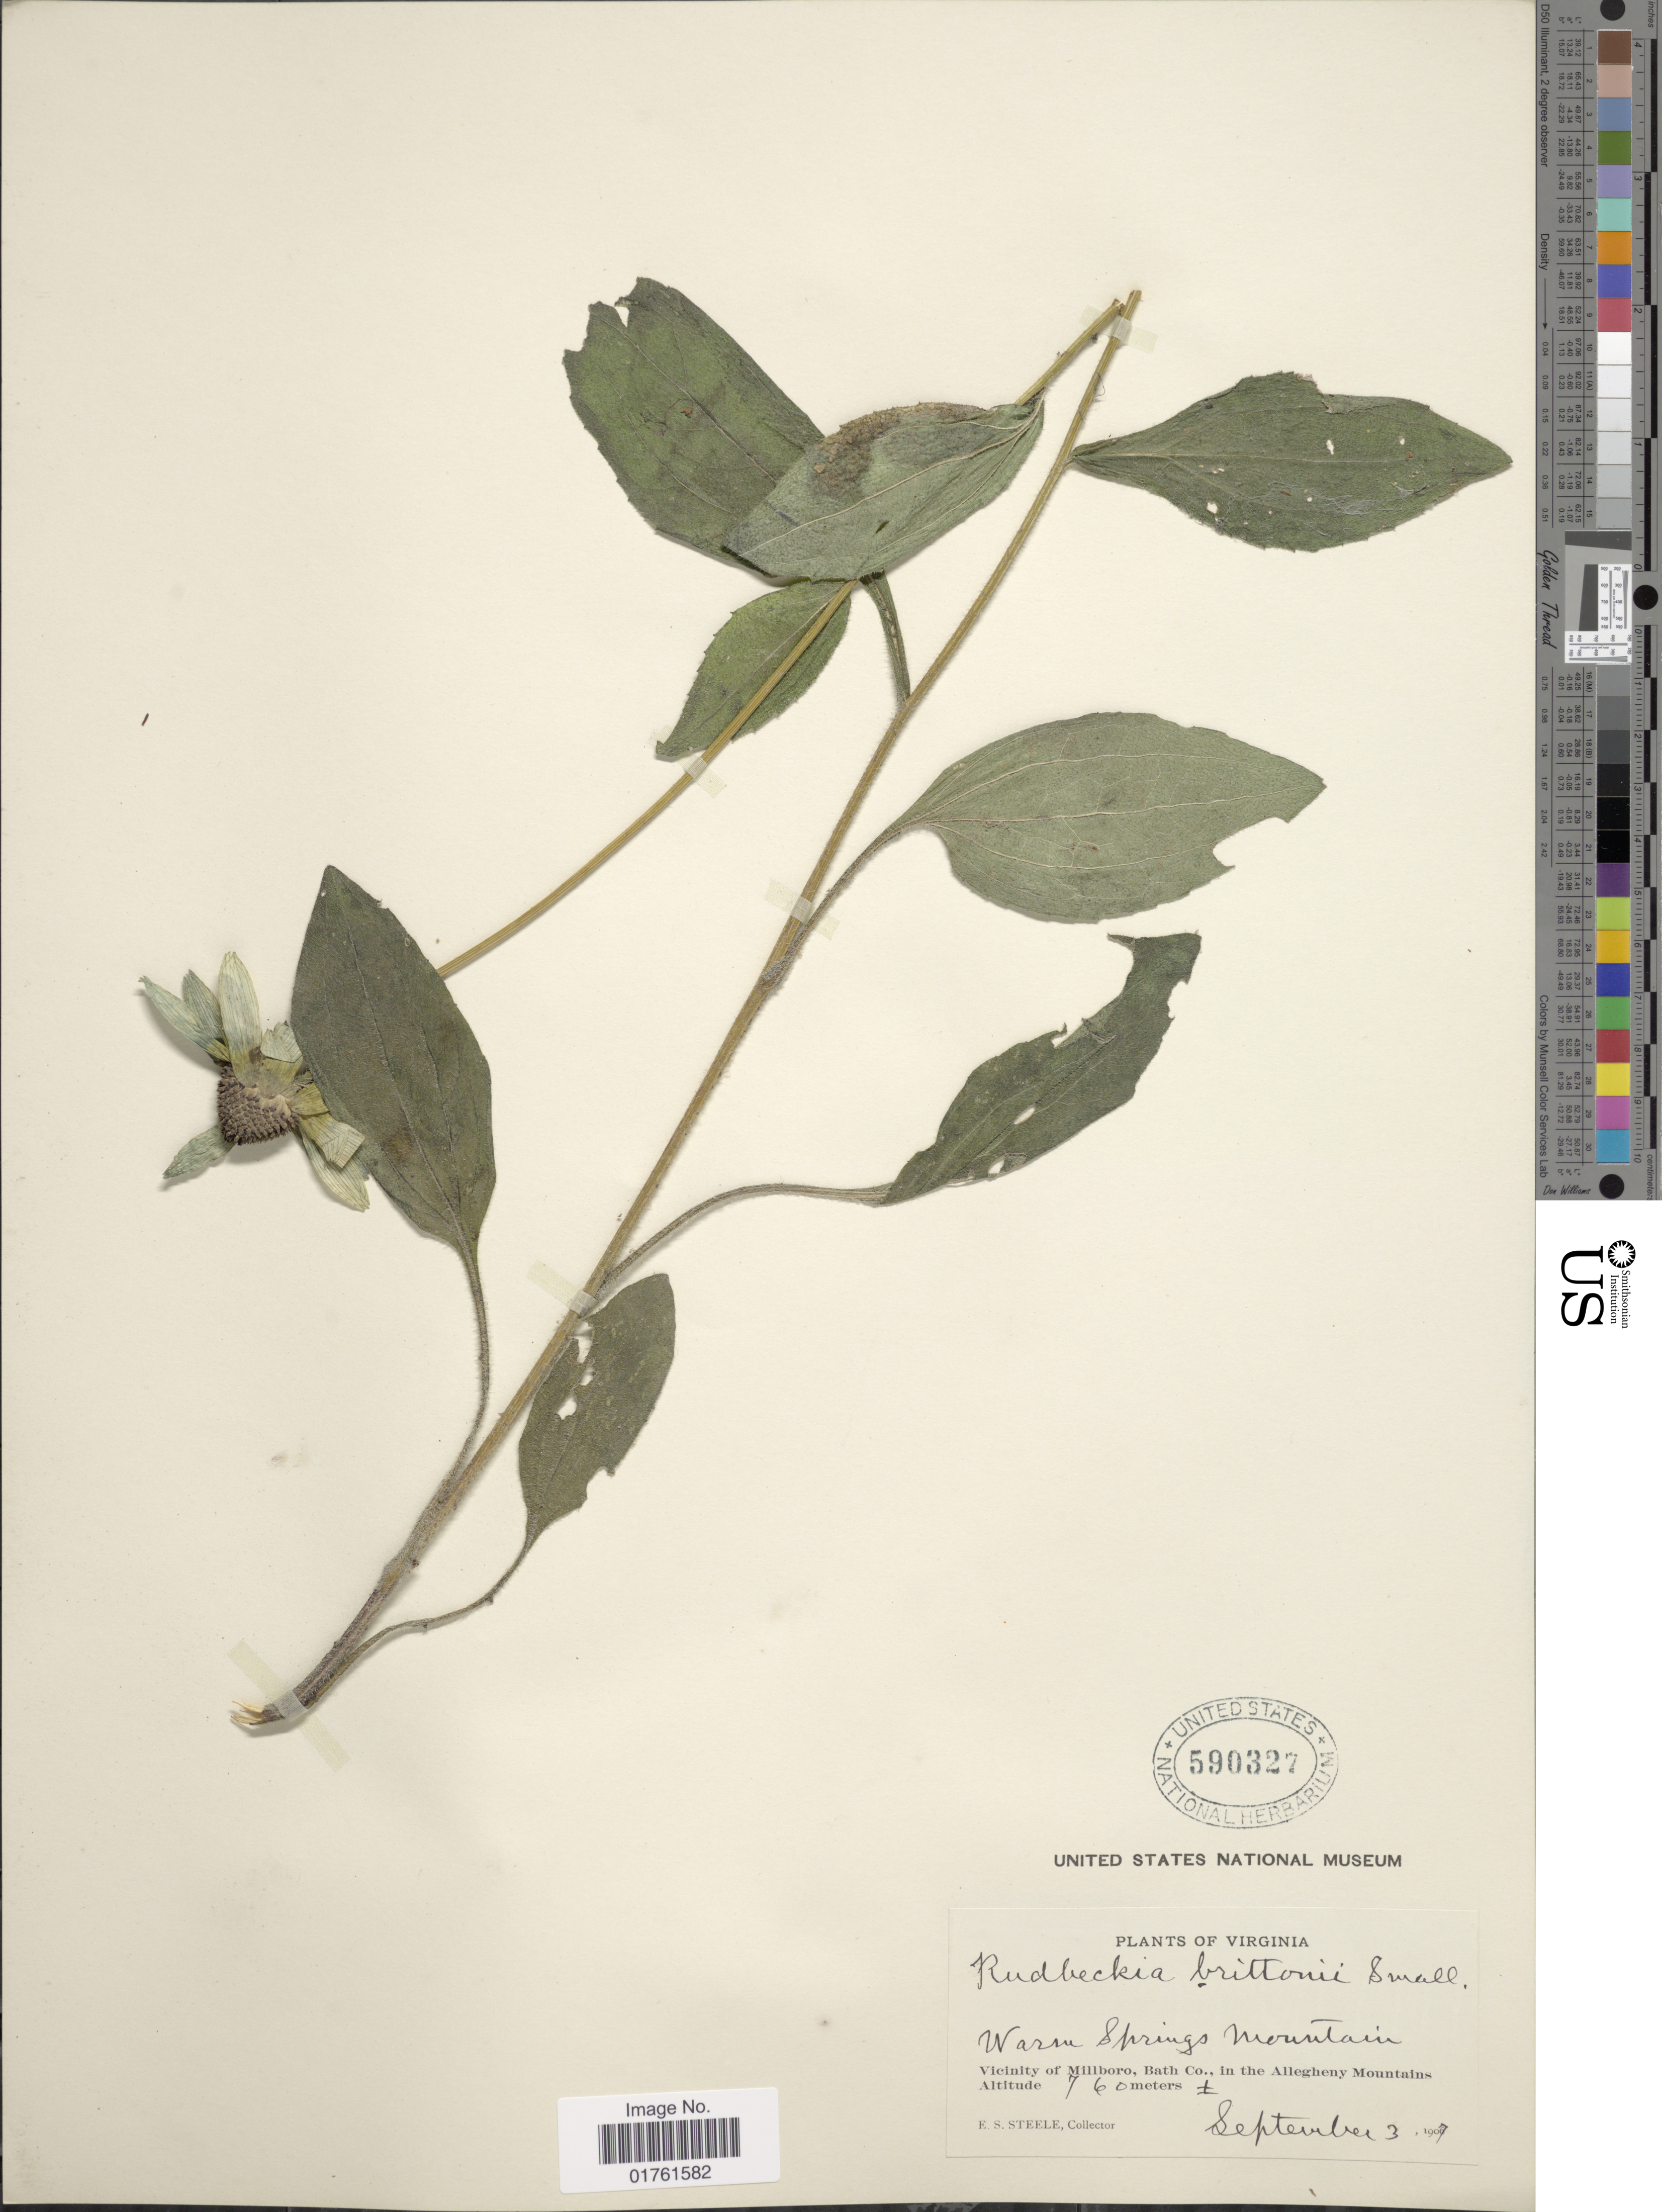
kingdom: Plantae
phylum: Tracheophyta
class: Magnoliopsida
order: Asterales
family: Asteraceae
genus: Rudbeckia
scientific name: Rudbeckia monticola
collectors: E. Steele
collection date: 1907-09-03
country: United States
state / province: Virginia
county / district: Bath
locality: War Spring Mountain, Vicinity of Millboro, Bath Co., in the Allegheny Mountains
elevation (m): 760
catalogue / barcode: US 590327